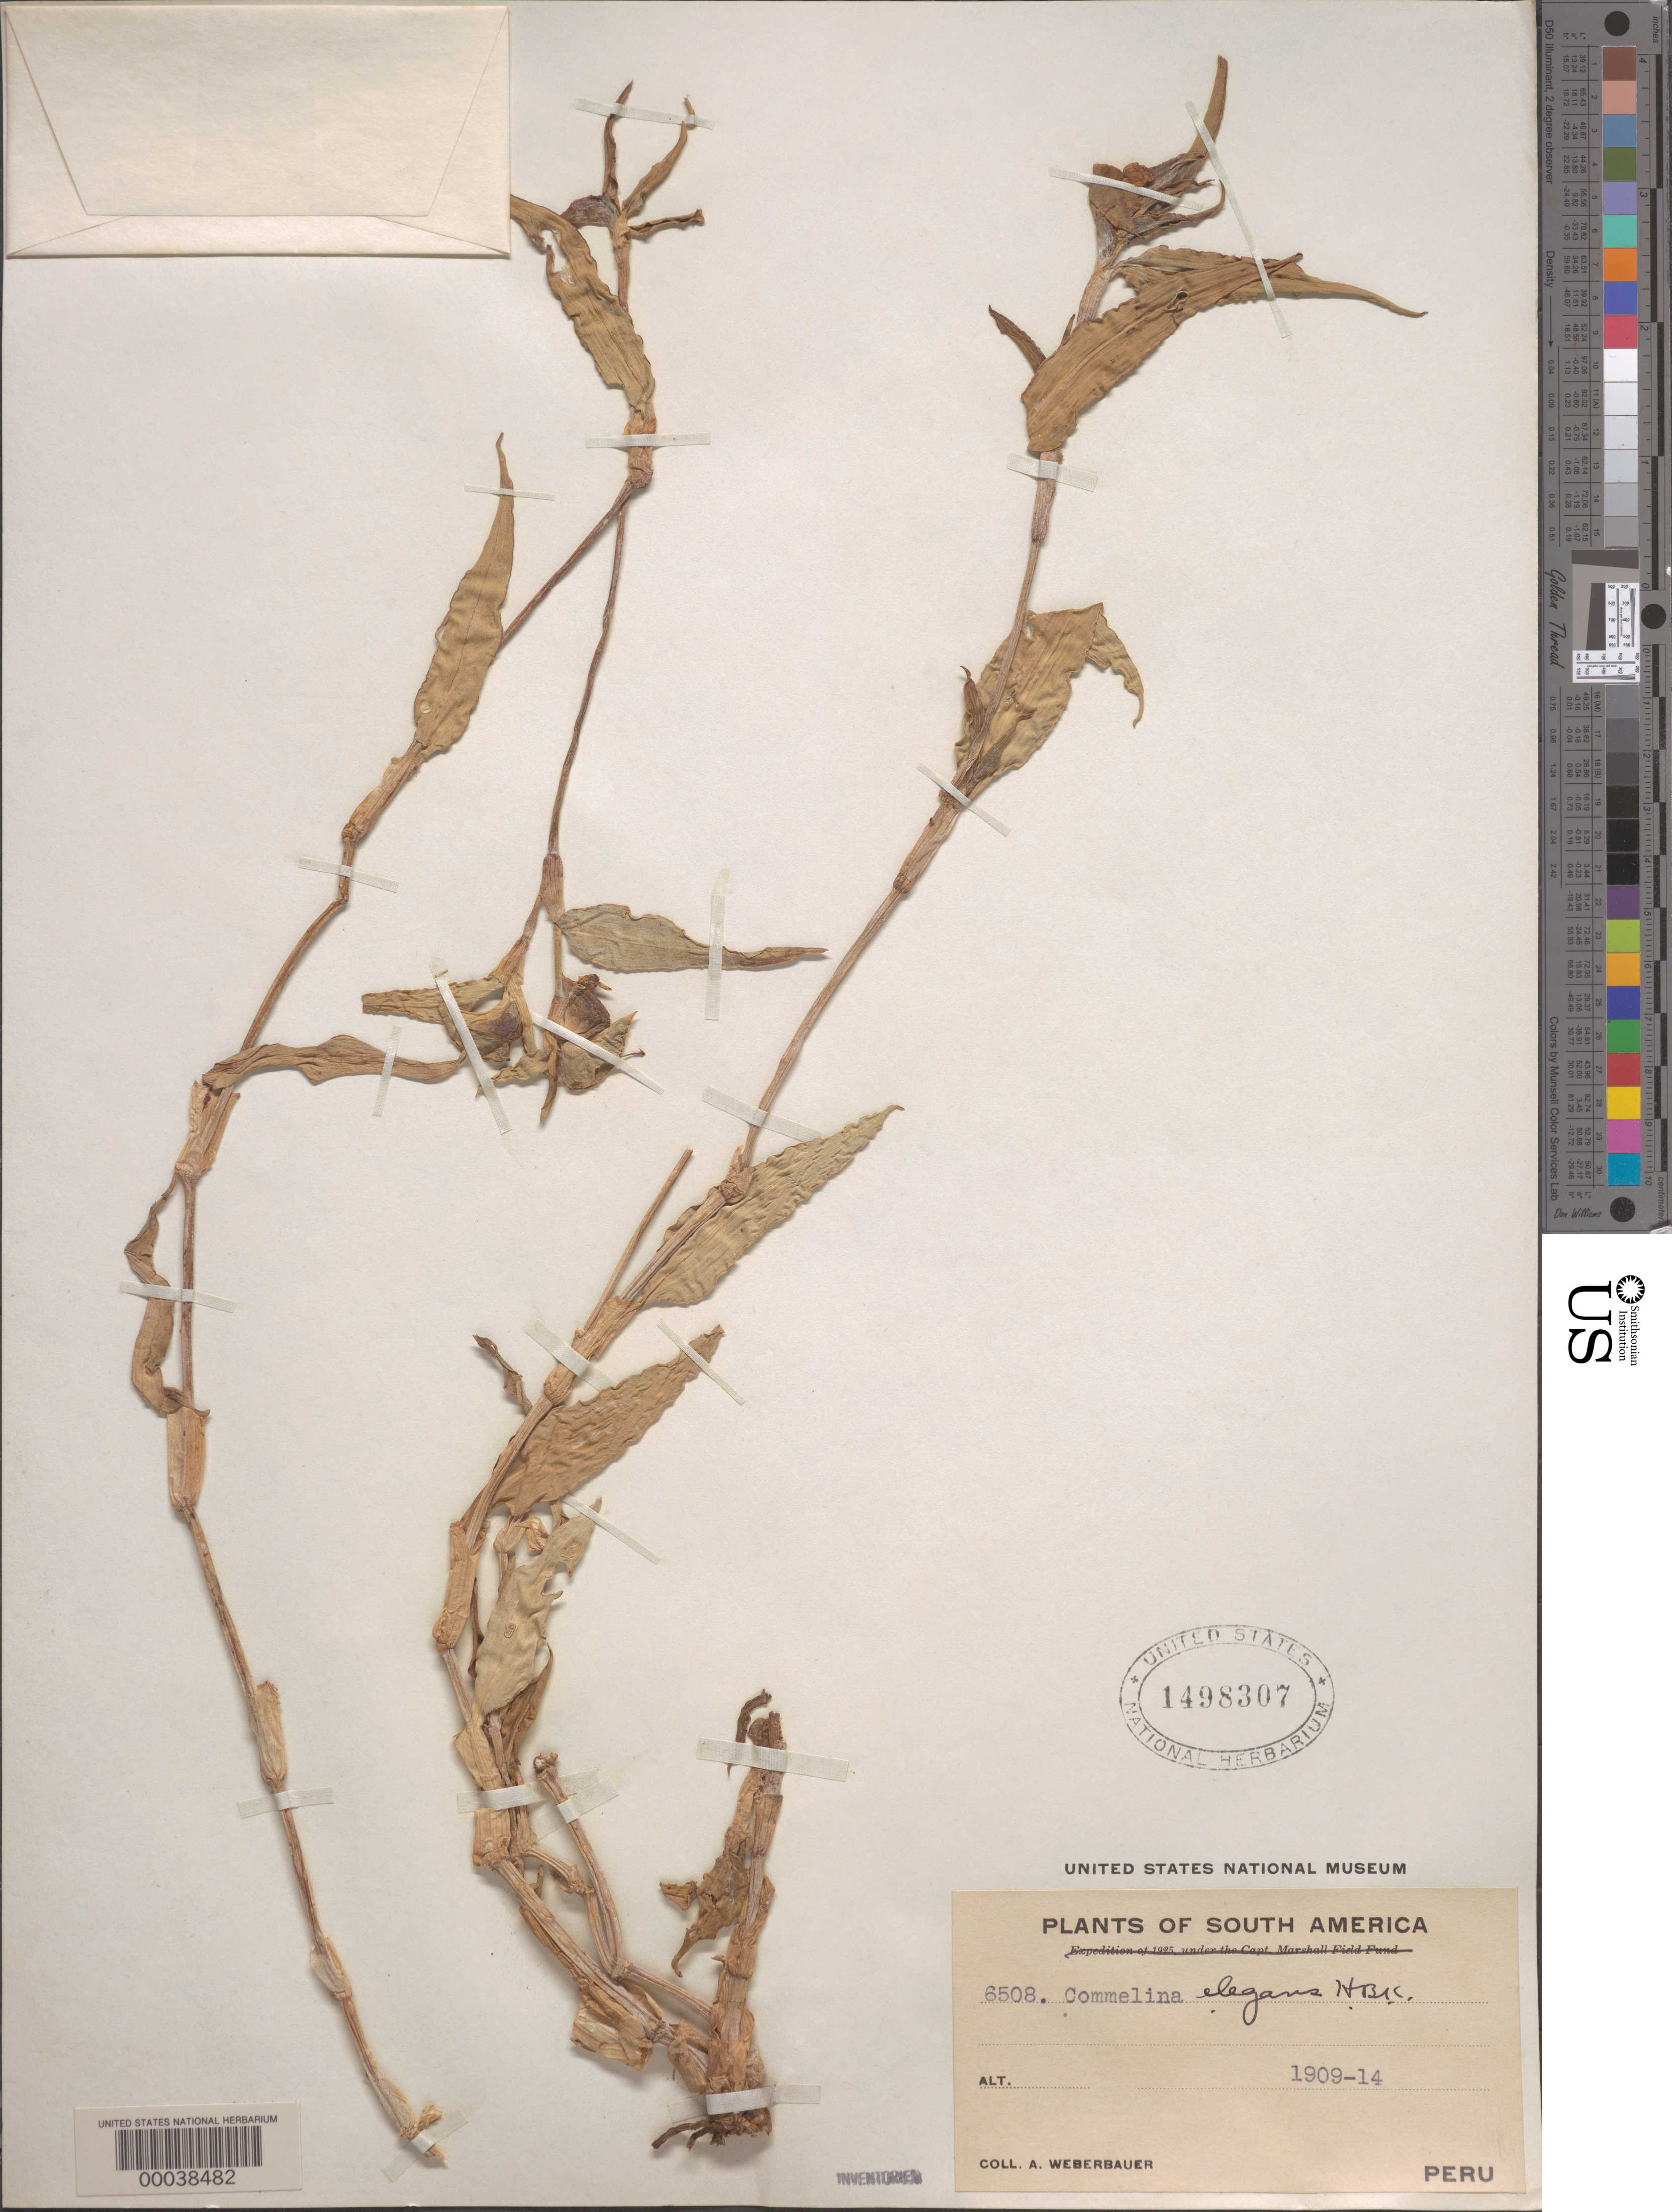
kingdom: Plantae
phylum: Tracheophyta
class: Liliopsida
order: Commelinales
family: Commelinaceae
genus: Commelina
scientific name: Commelina erecta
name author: L.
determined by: Faden, Robert B., (US), Smithsonian Institution - National Museum of Natural History (UNITED STATES)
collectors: A. Weberbauer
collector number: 6508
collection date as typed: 1909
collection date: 1909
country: Peru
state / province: San Martín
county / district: Mariscal Cáceres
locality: Rio Huallaga, margen Derecha del; Balsa Probana; dtto. Tocache Nuevo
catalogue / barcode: US 1498307